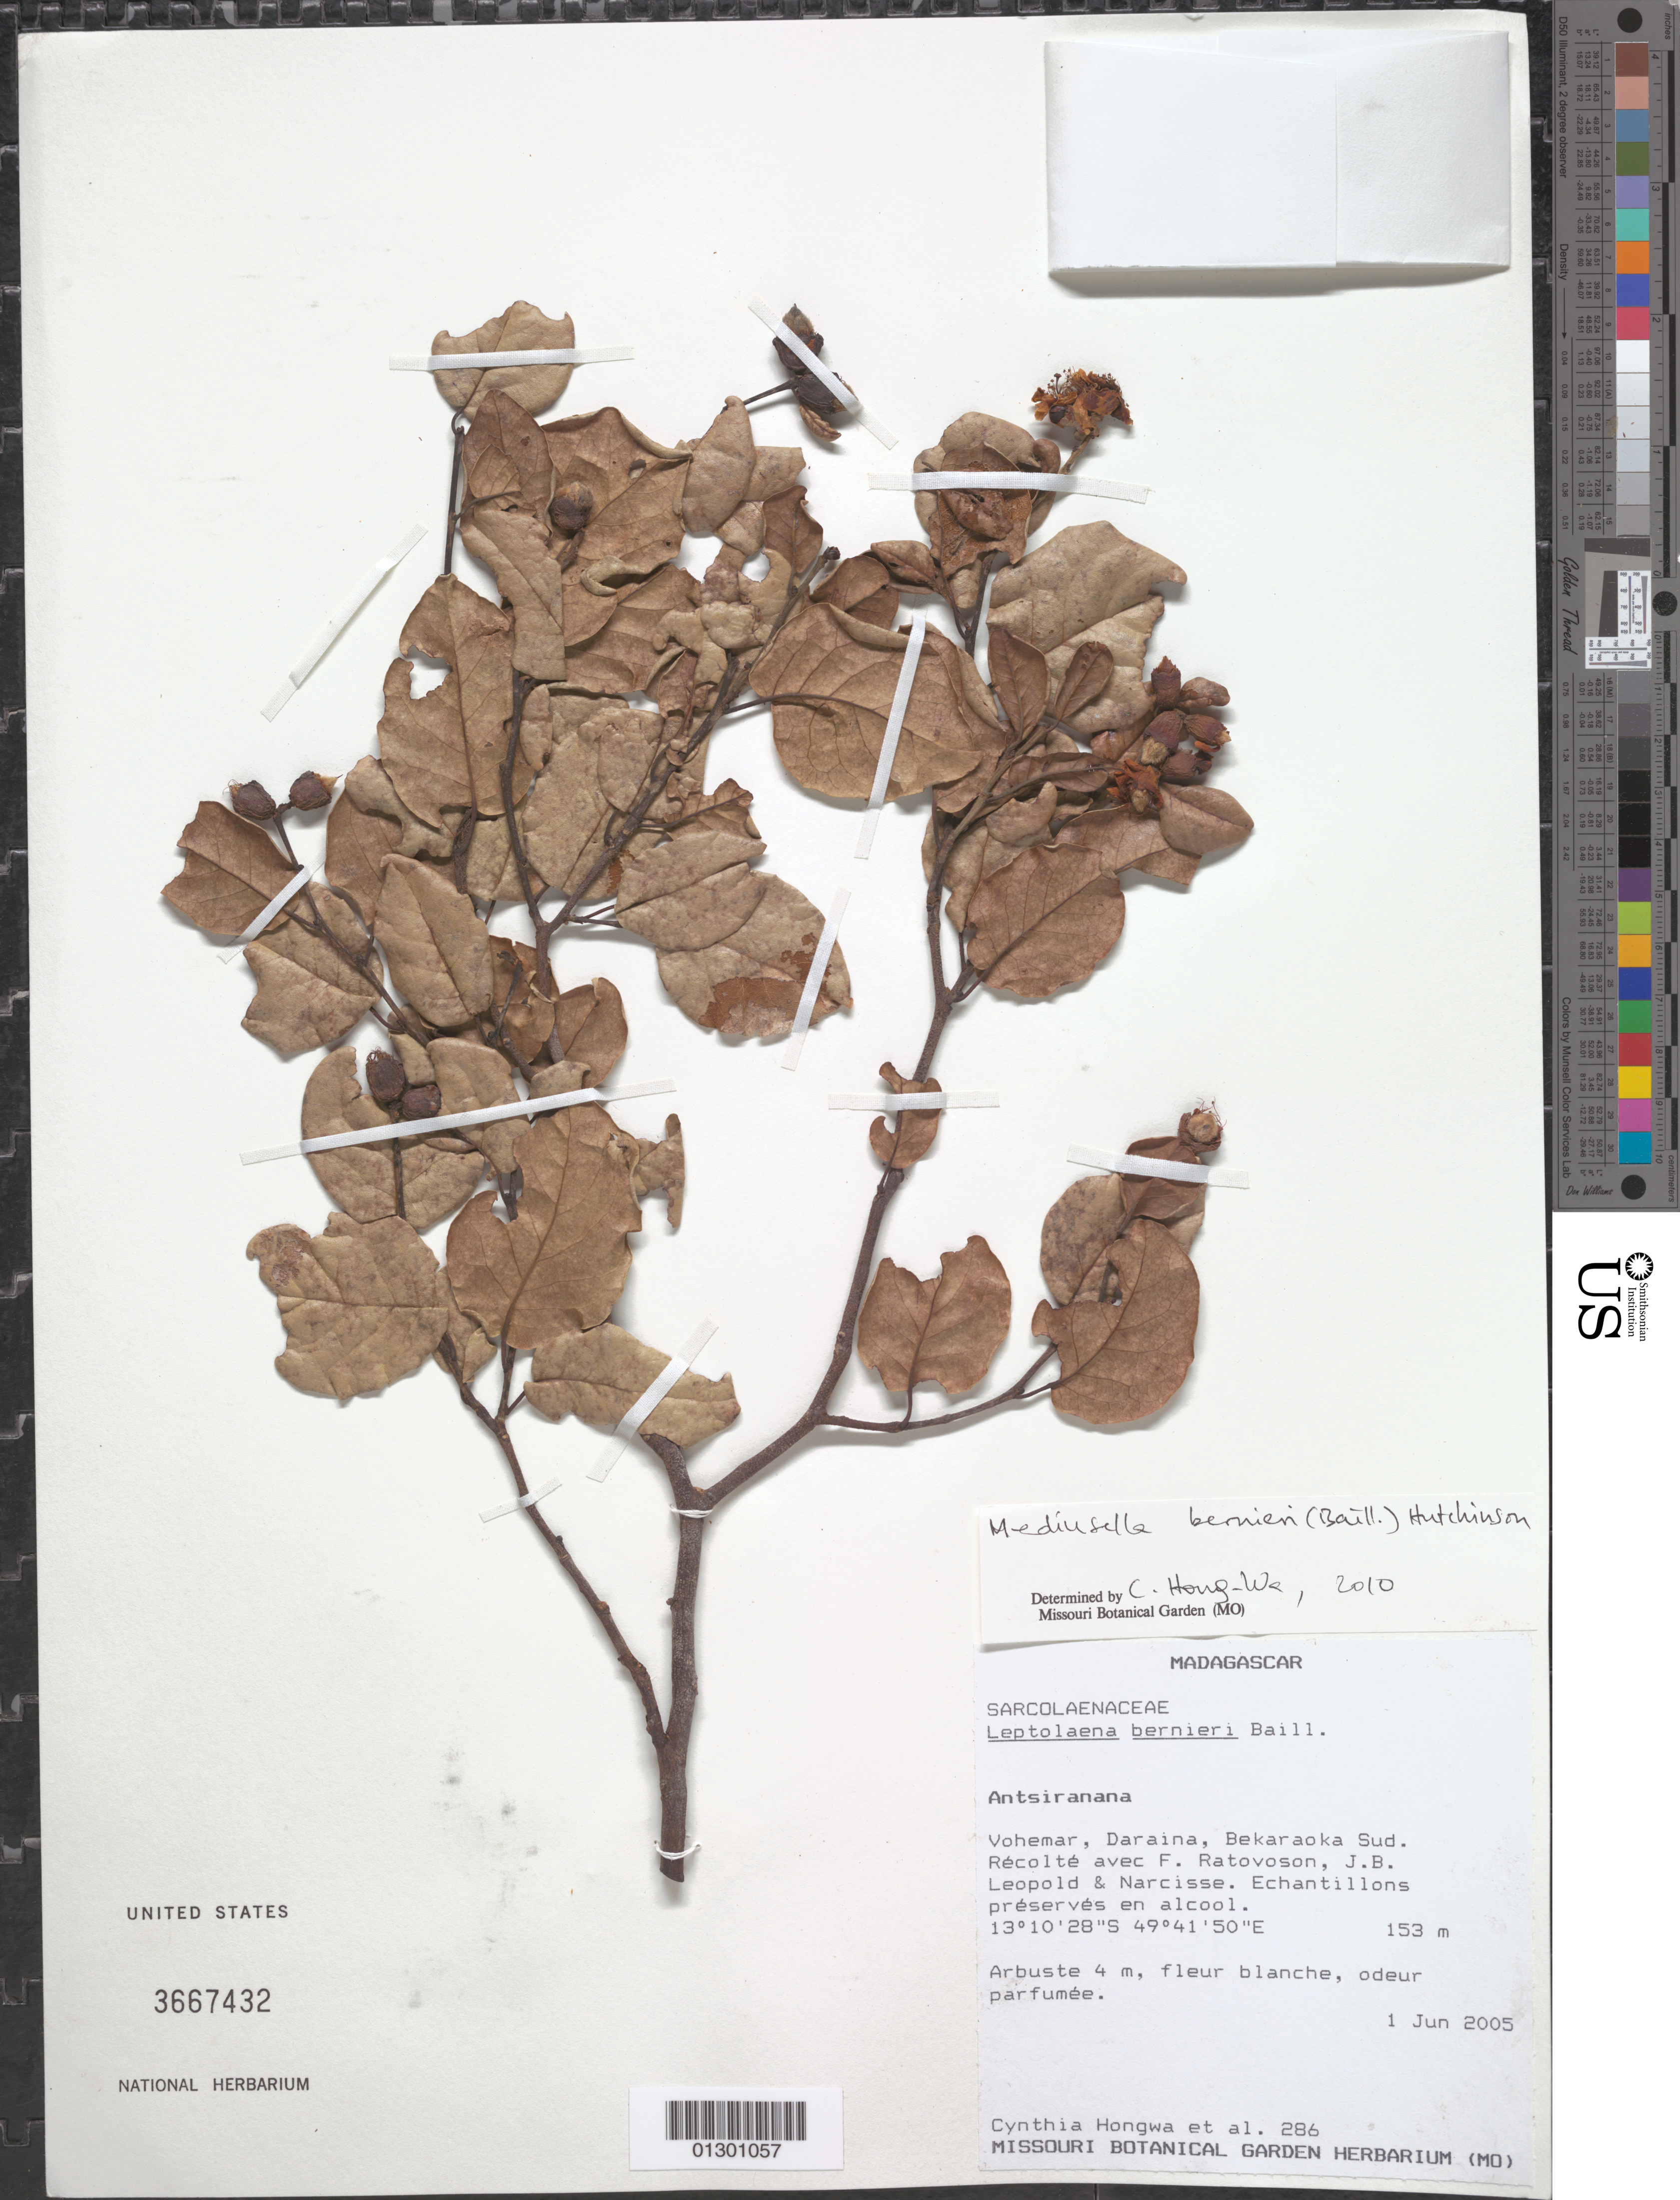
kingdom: Plantae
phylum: Tracheophyta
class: Magnoliopsida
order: Malvales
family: Sarcolaenaceae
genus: Mediusella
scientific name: Mediusella bernieri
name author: (Baill.) G.E. Hutch.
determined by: Hong-Wa, Cynthia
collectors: C. Hong-Wa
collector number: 286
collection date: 2005-06-01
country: Madagascar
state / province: Sava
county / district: Vohémar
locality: Vohemar, Daraina.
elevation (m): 153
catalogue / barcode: US 3667432